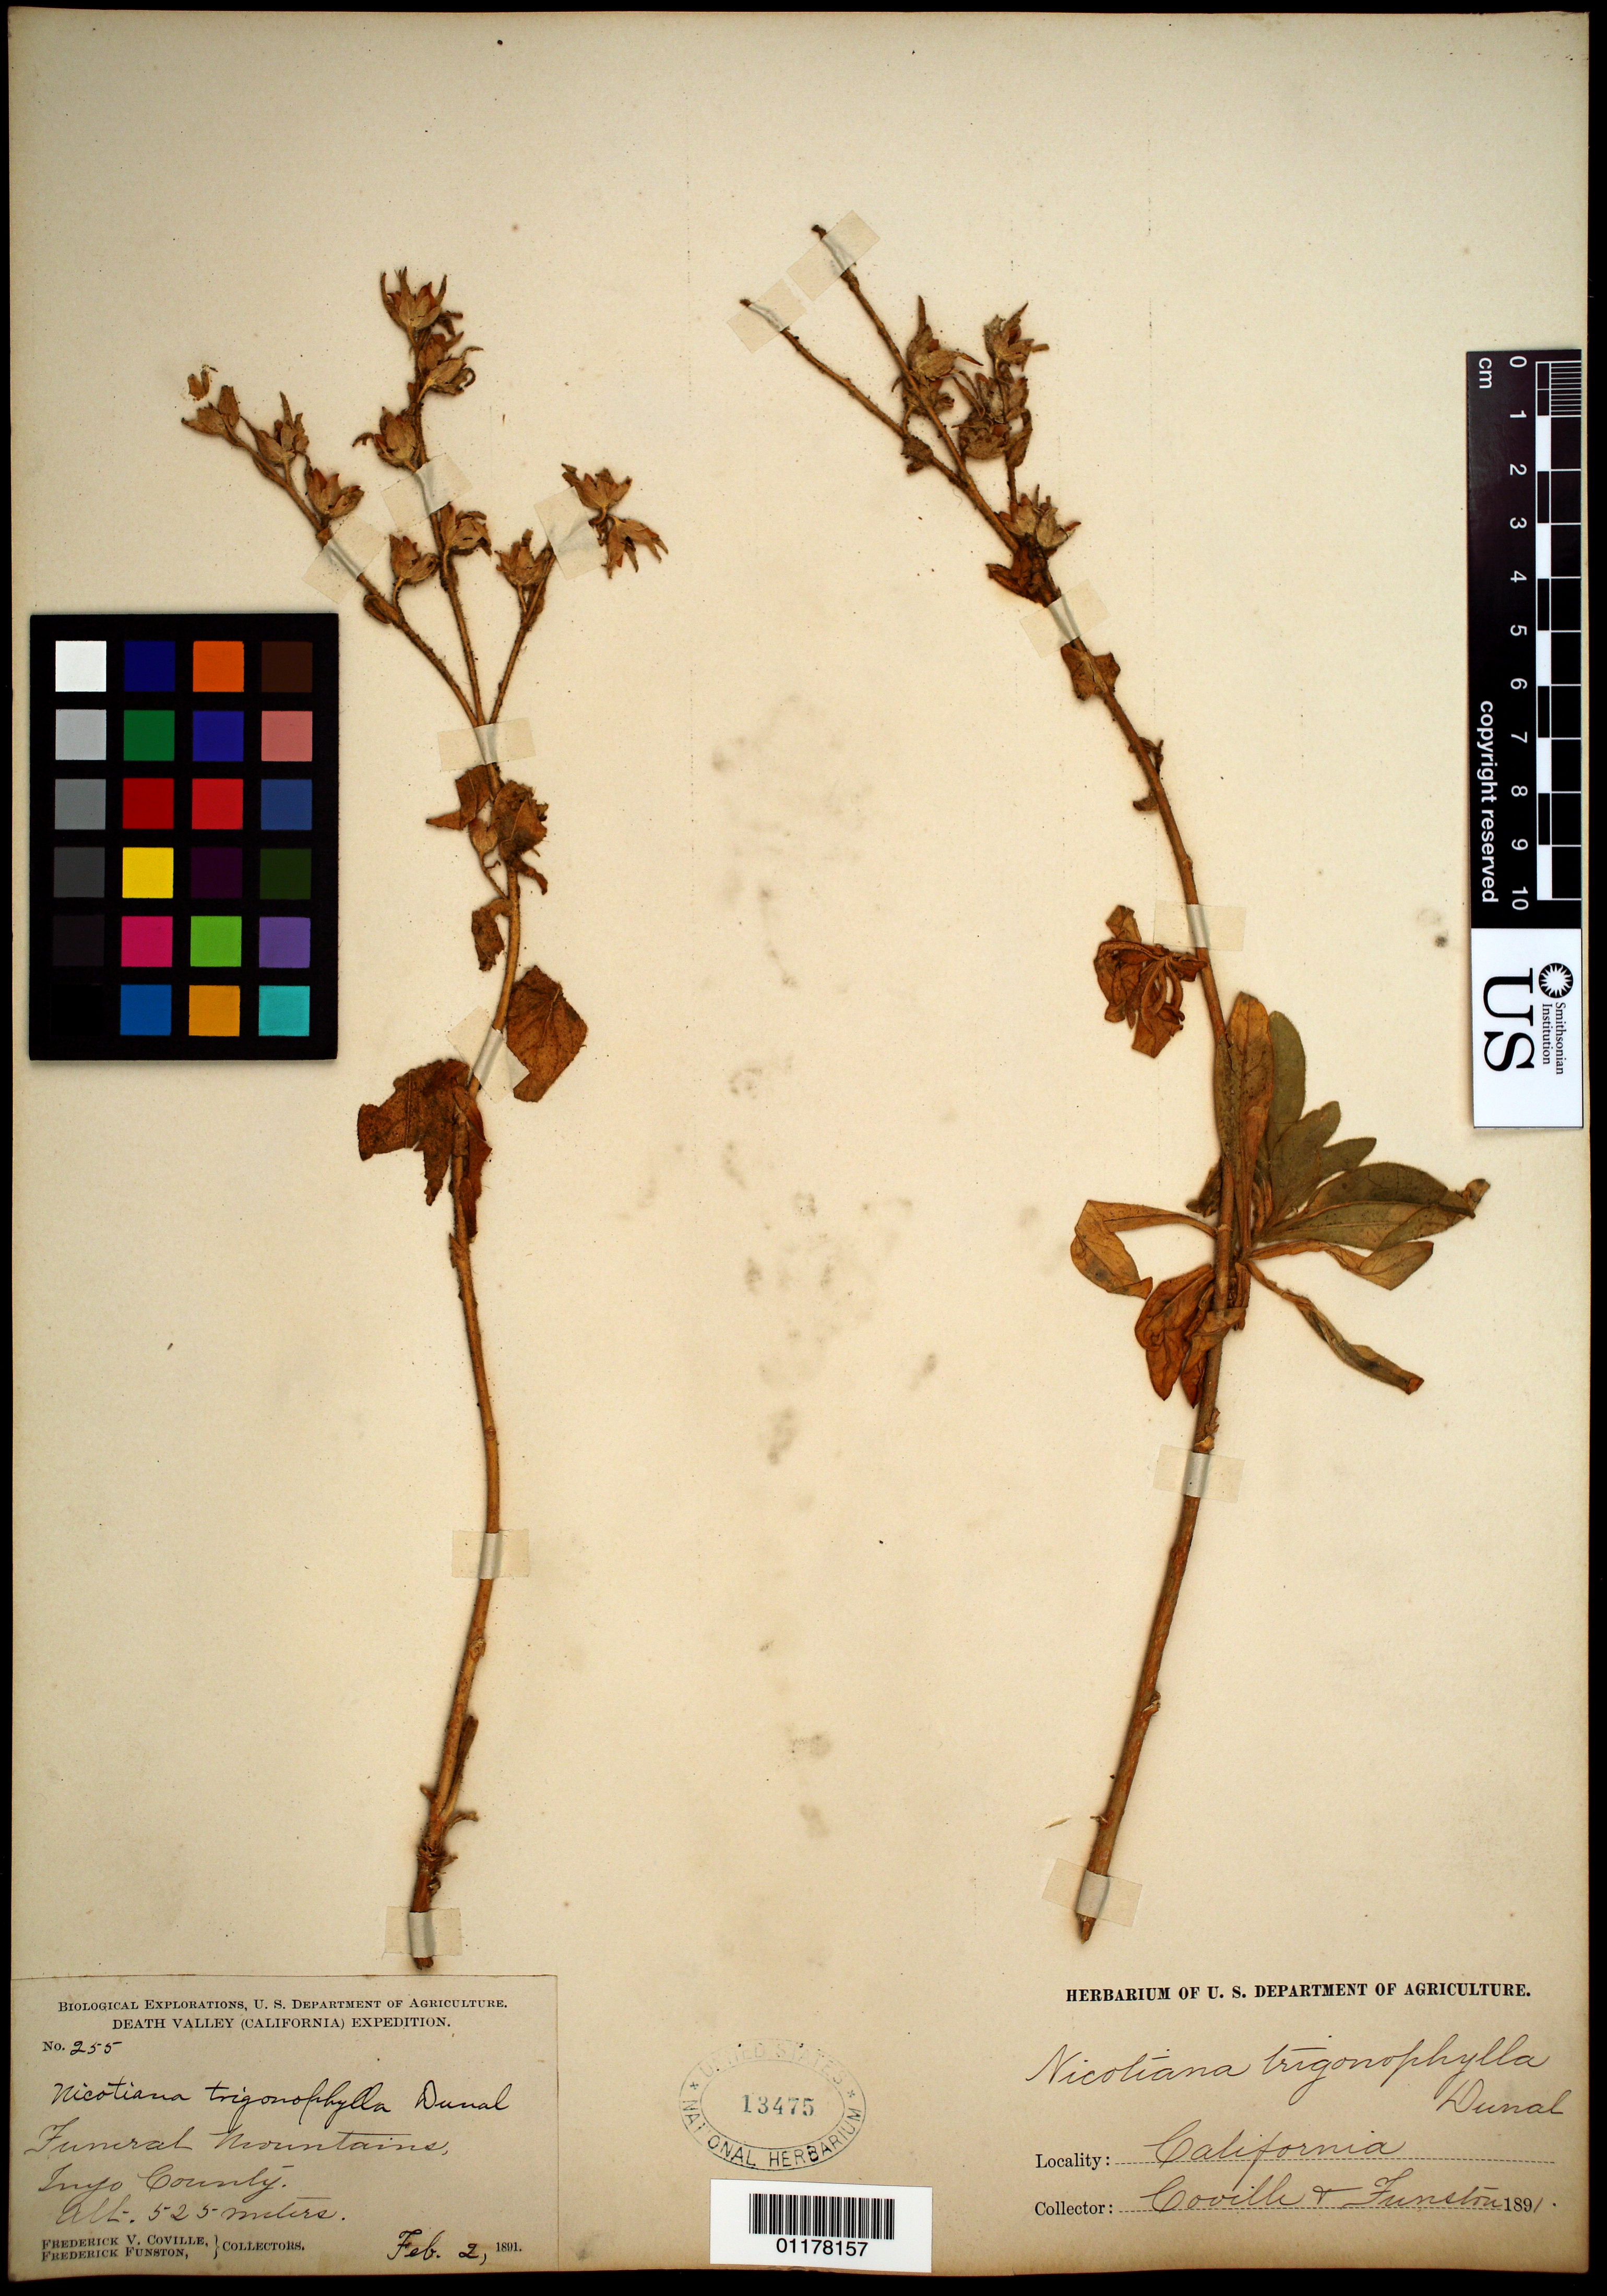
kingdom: Plantae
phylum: Tracheophyta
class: Magnoliopsida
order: Solanales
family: Solanaceae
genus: Nicotiana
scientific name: Nicotiana trigonophylla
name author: Dunal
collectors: F. V. Coville & F. Funston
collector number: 255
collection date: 1891-02-02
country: United States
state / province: California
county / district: Inyo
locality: Funeral Mountains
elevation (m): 525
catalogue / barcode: US 13475